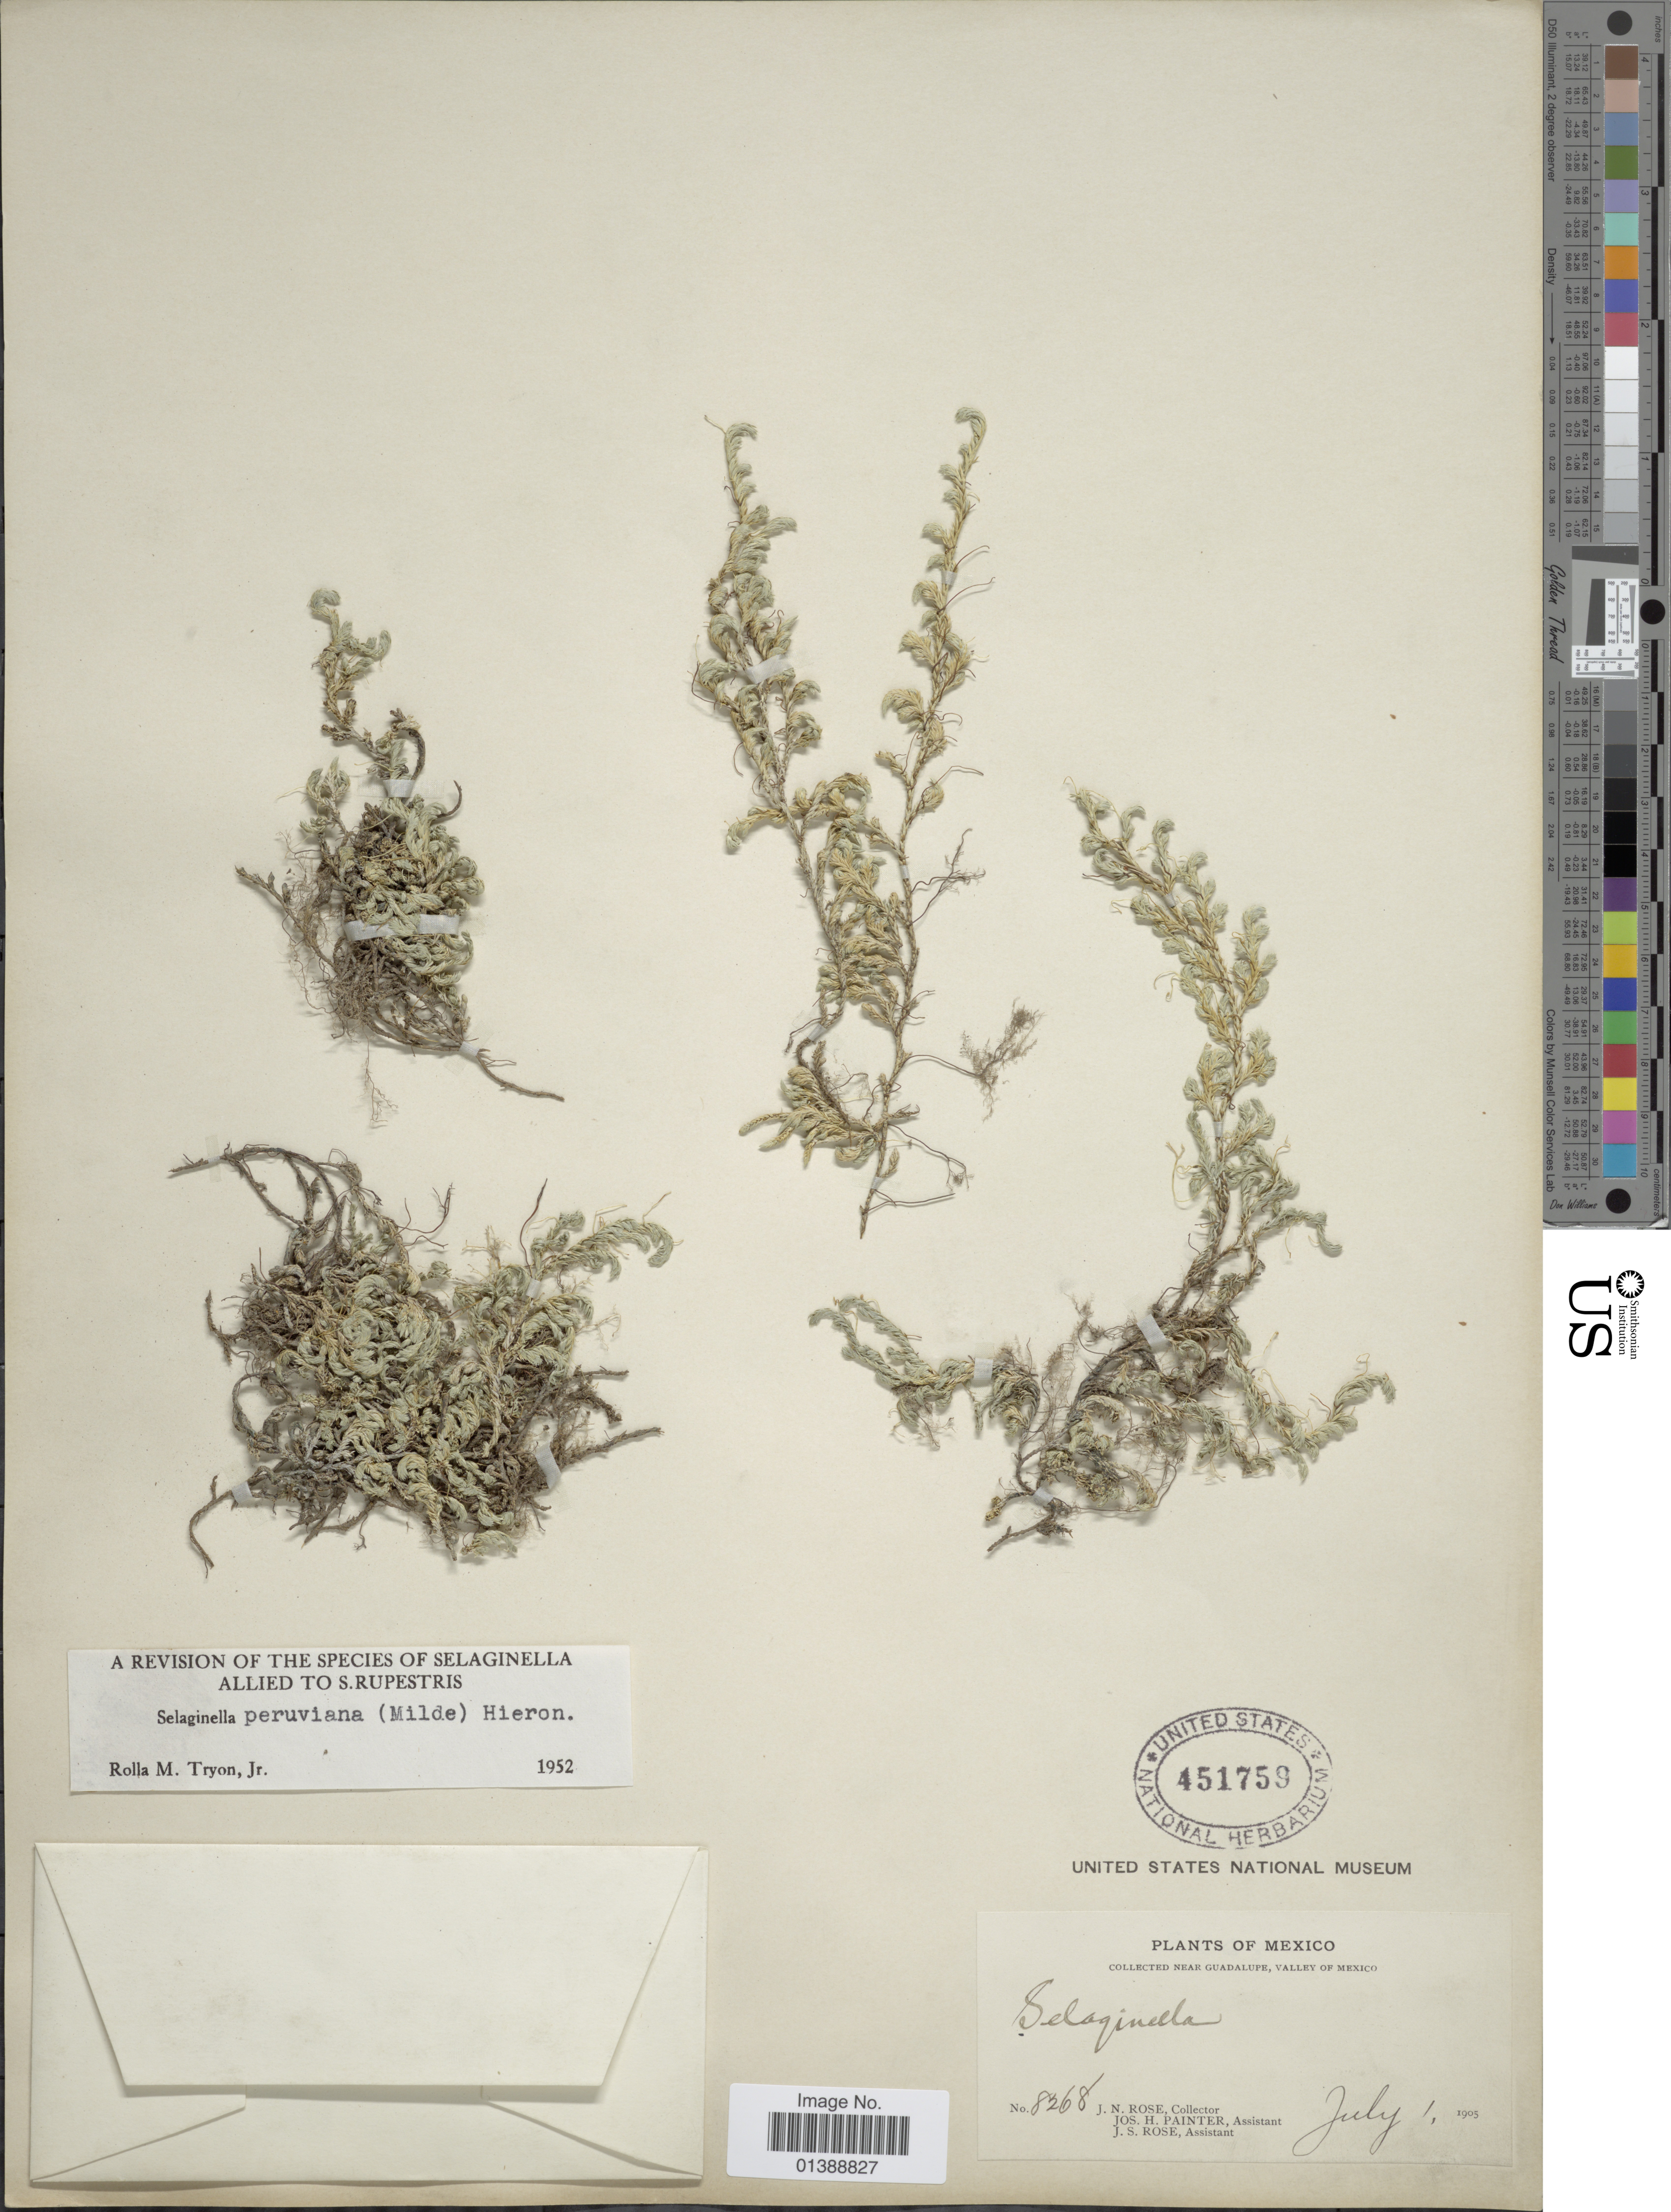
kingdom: Plantae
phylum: Tracheophyta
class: Lycopodiopsida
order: Selaginellales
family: Selaginellaceae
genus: Selaginella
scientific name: Selaginella peruviana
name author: (Milde) Hieron.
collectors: J. N. Rose, J. H. Painter & J. S. Rose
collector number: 8268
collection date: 1905-07-01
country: Mexico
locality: Near Guadalupe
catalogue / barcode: US 451759